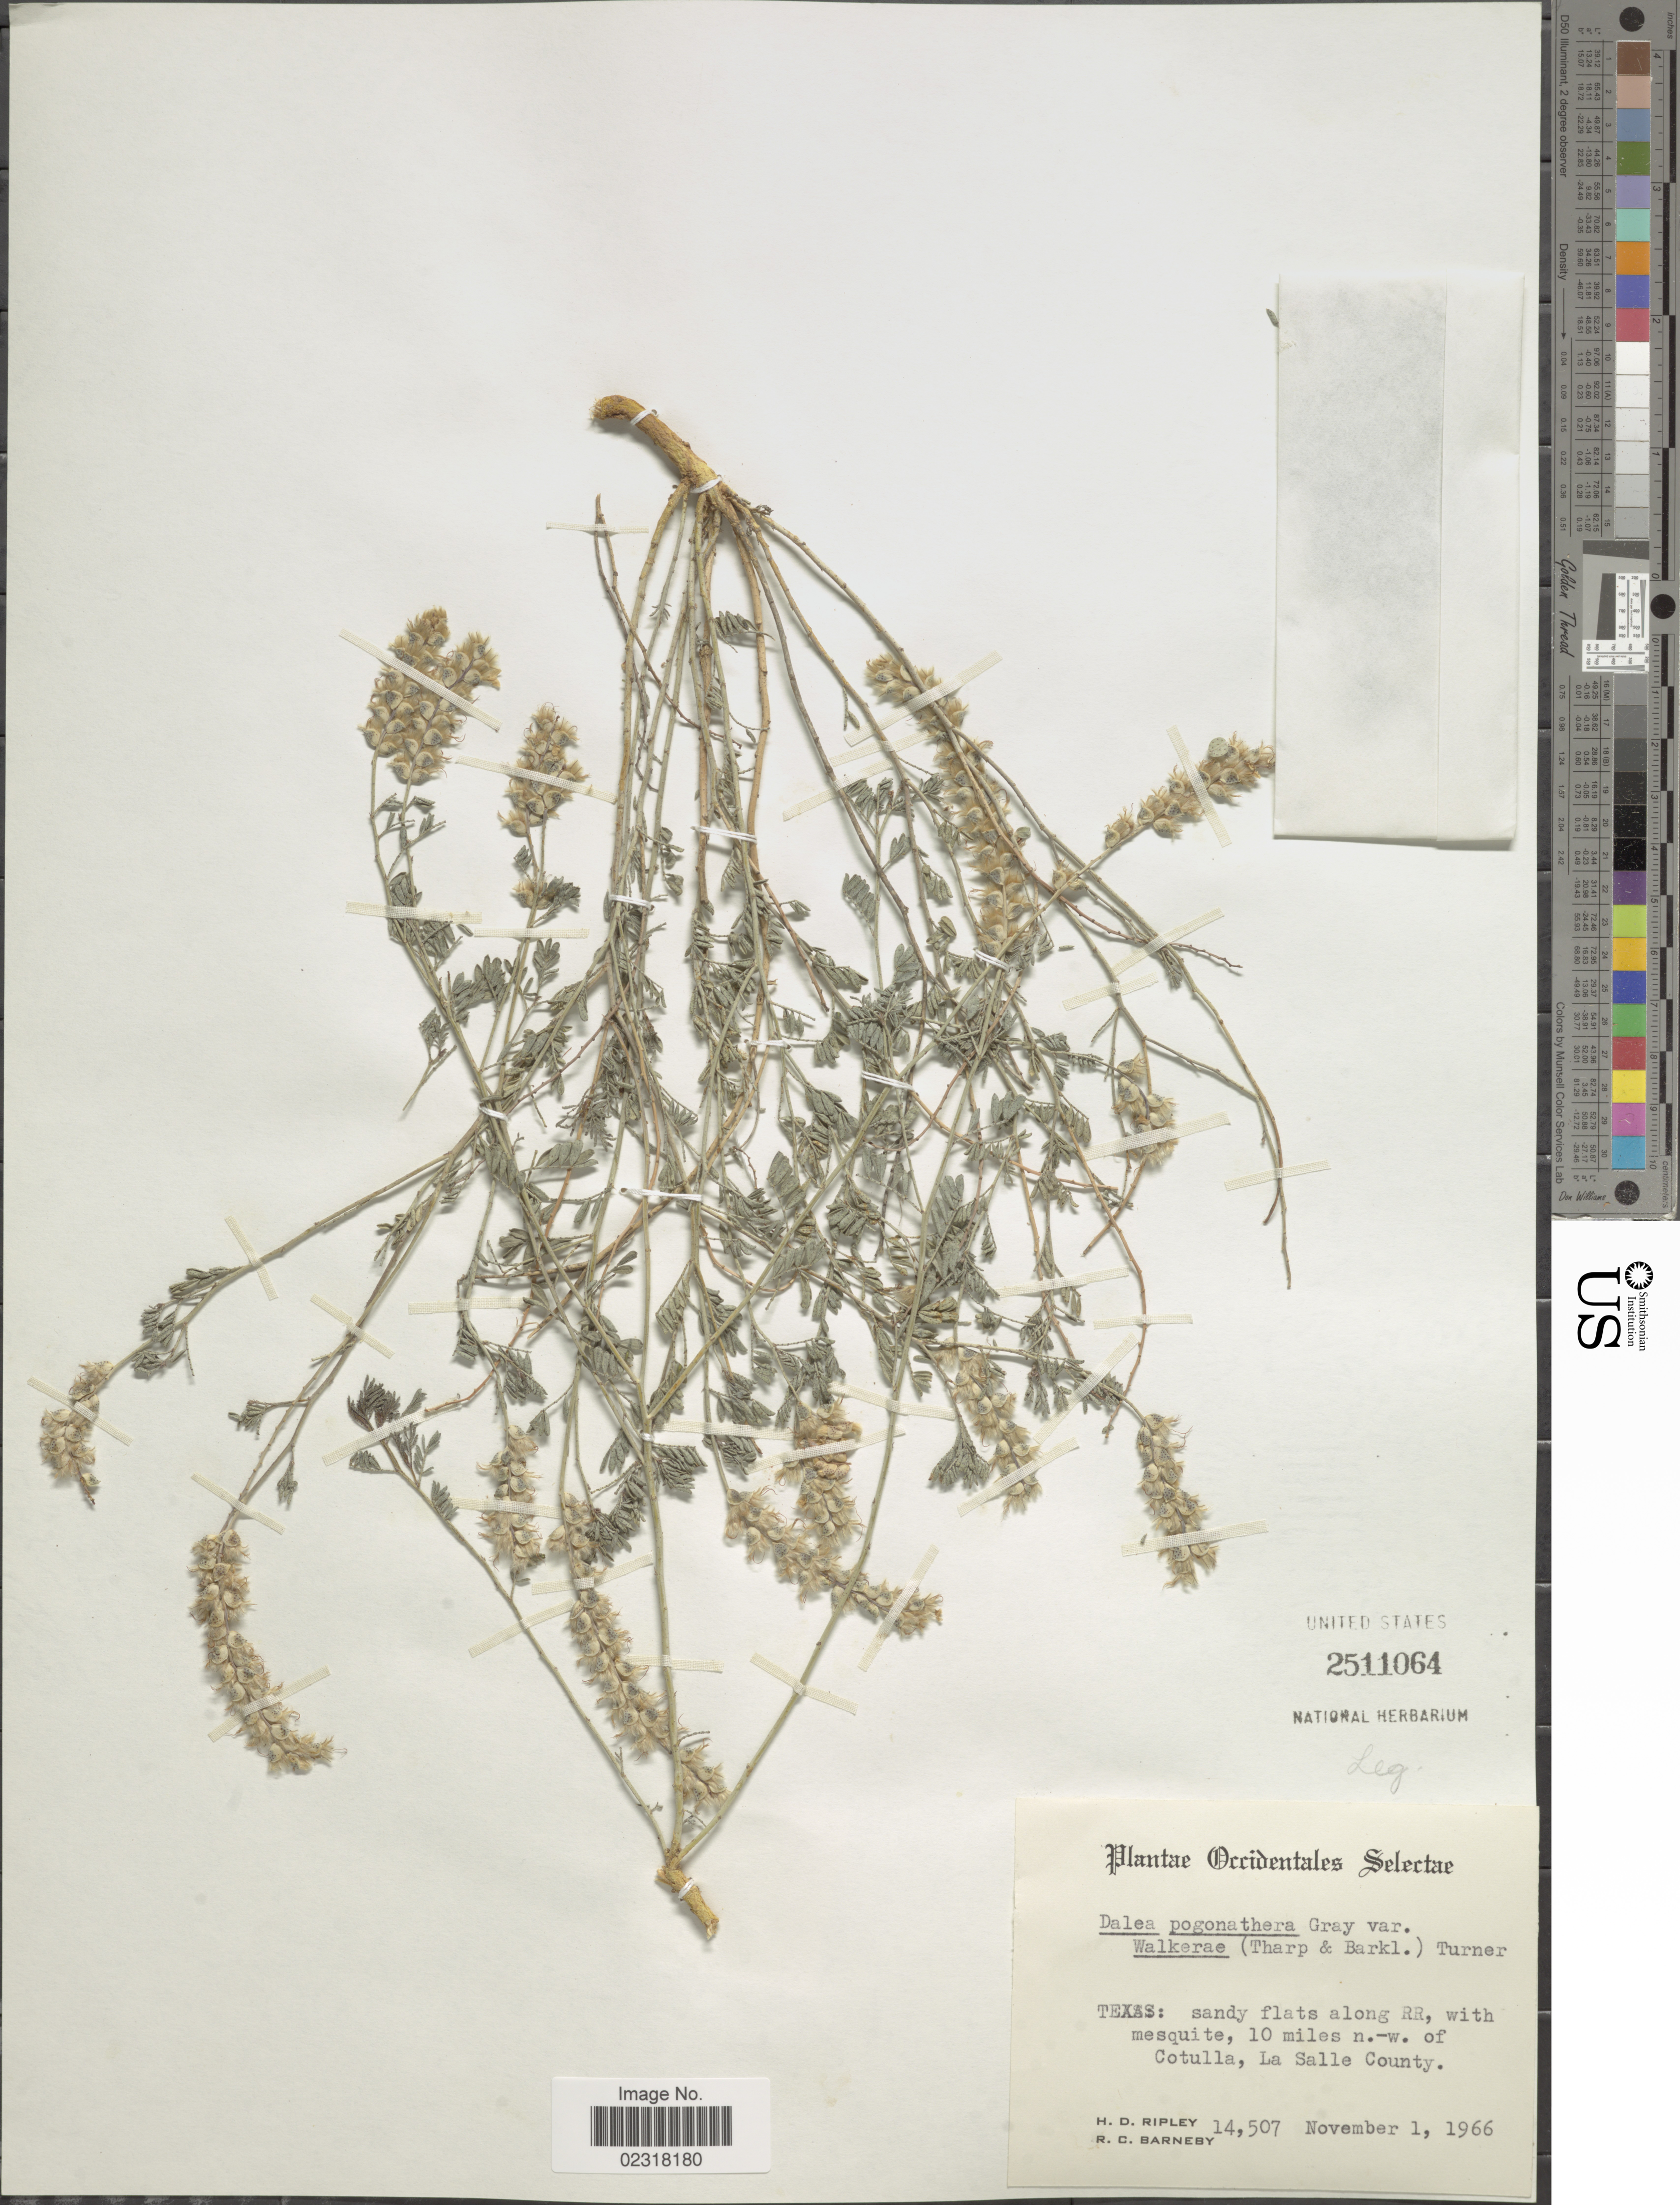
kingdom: Plantae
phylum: Tracheophyta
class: Magnoliopsida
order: Fabales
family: Fabaceae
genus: Dalea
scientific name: Dalea pogonathera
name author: A. Gray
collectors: H. Ripley & R. C. Barneby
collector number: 14507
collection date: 1966-11-01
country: United States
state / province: Texas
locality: Sandy flats along RR, with mesquite, 10 miles n.-w. of Cotulla, La salle County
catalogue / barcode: US 2511064